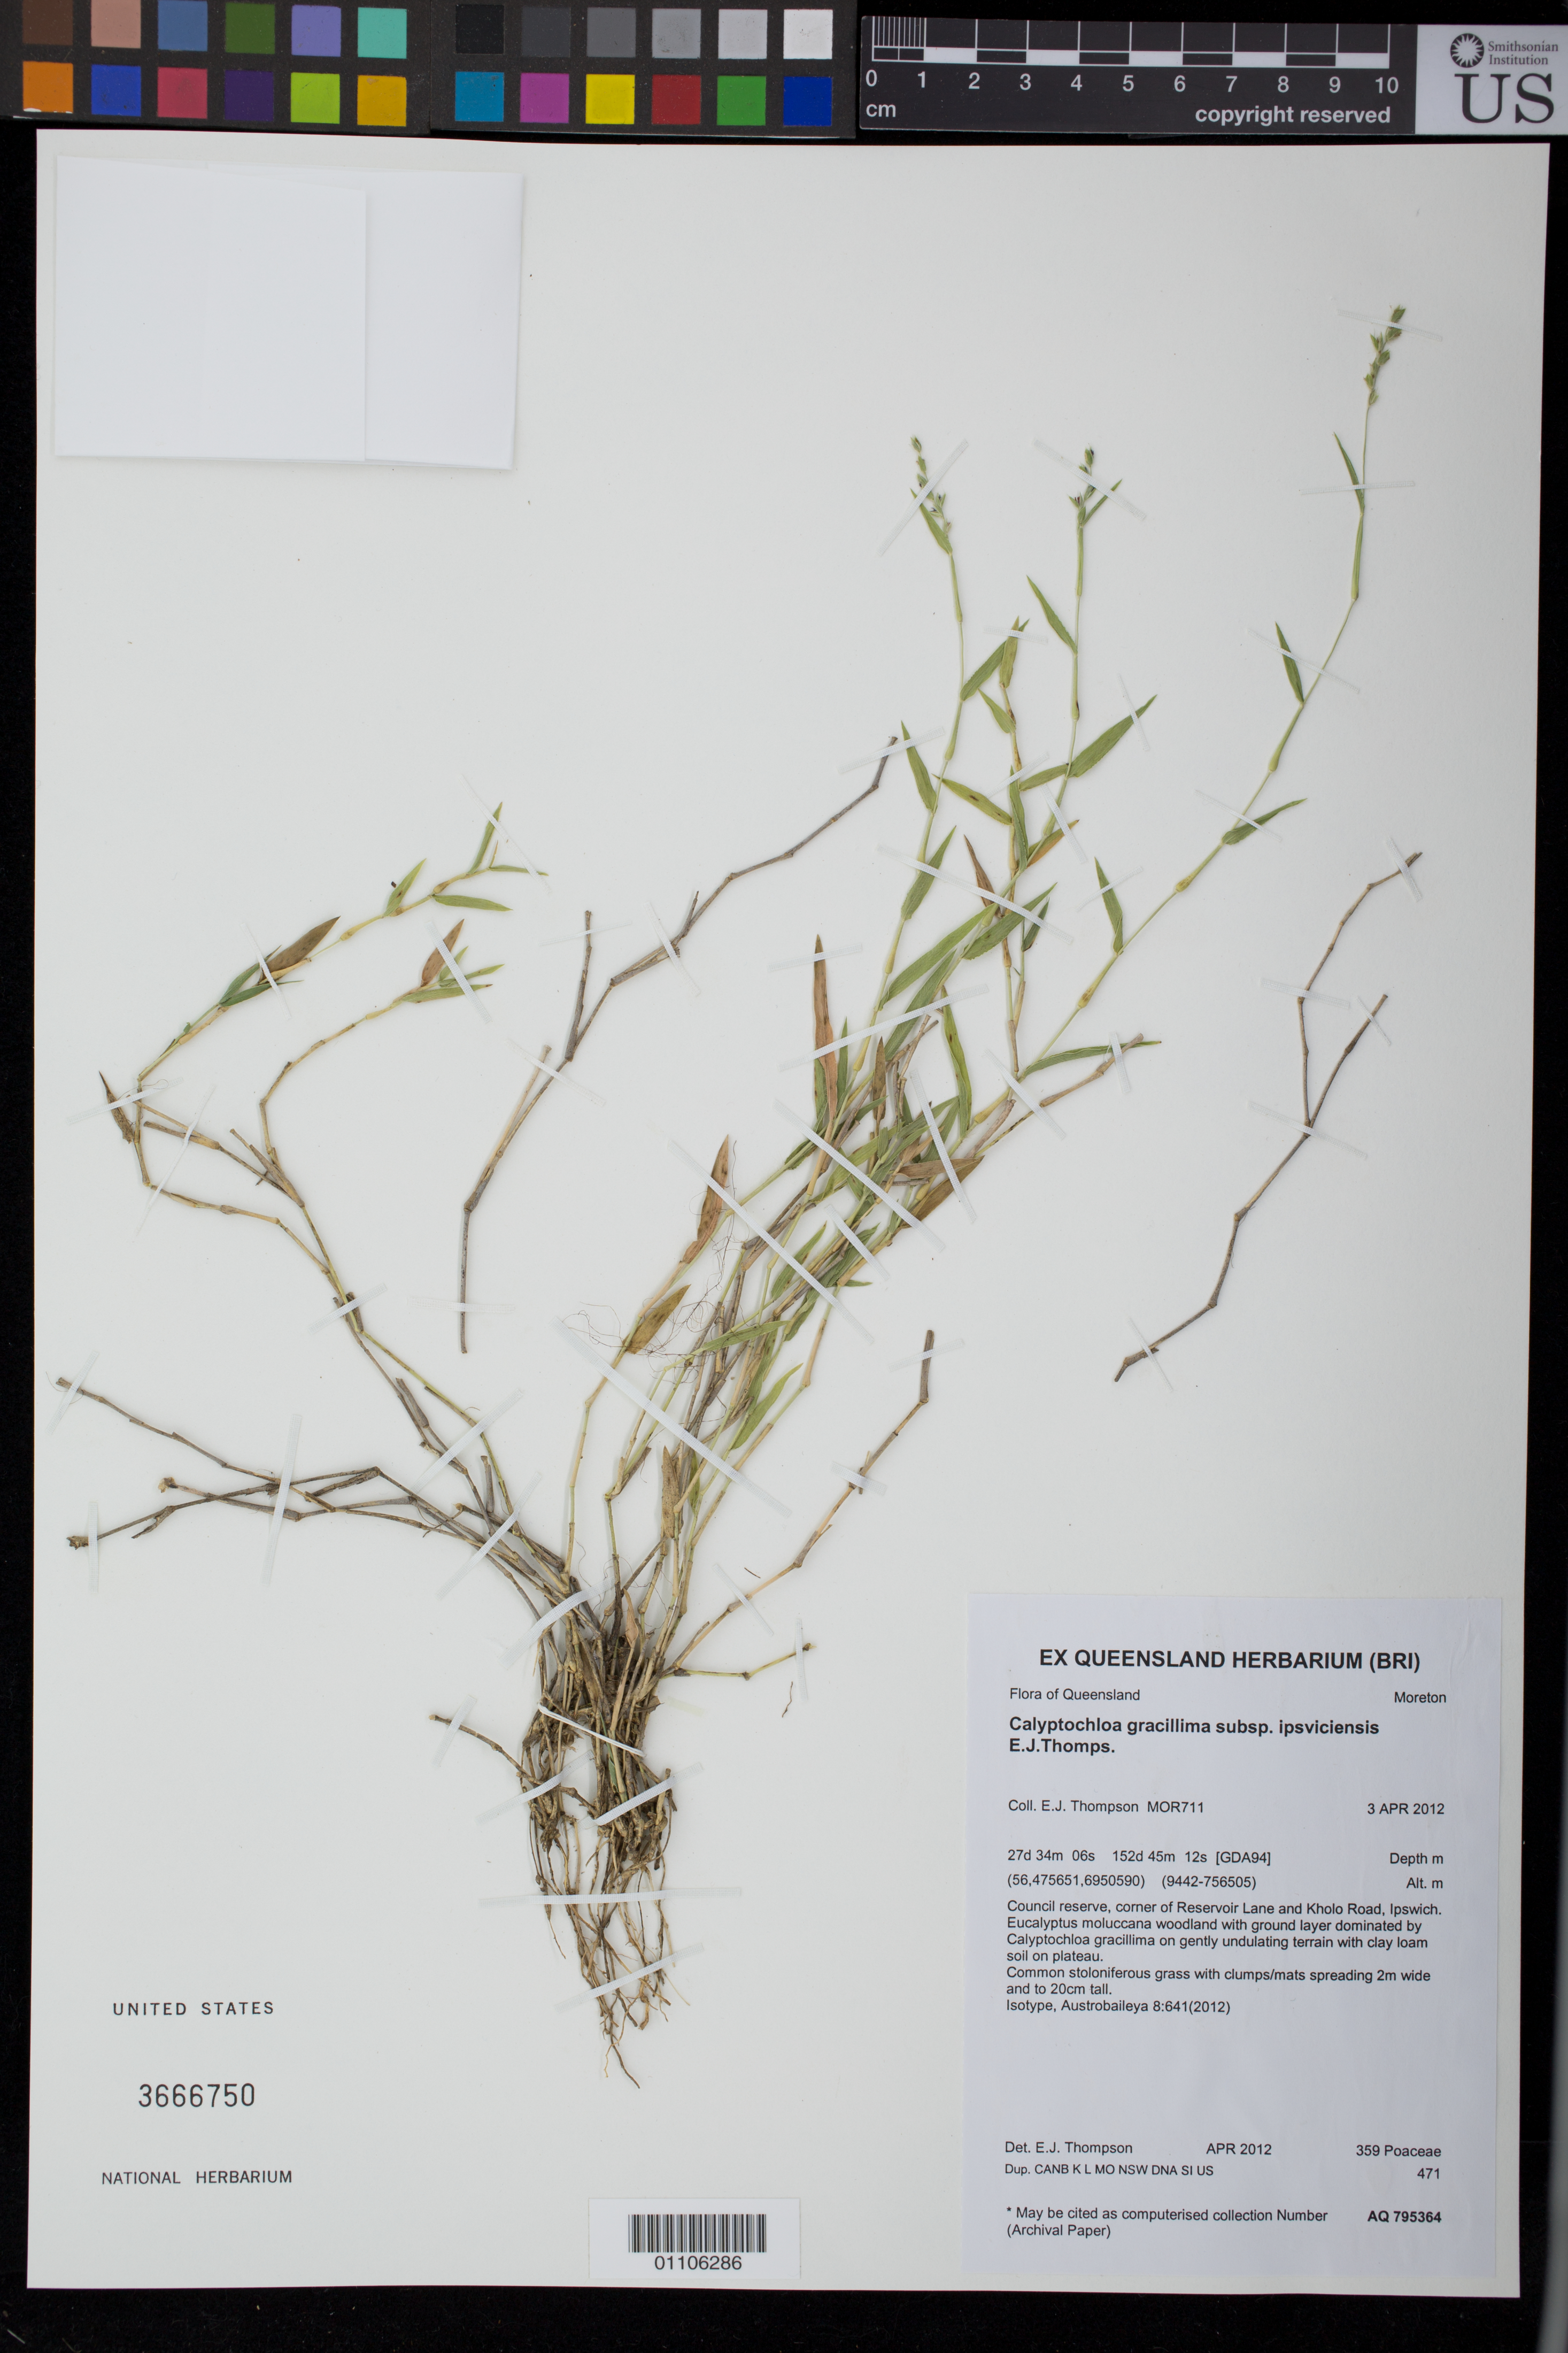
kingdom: Plantae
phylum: Tracheophyta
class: Liliopsida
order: Poales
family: Poaceae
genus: Calyptochloa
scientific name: Calyptochloa gracillima subsp. ipsviciensis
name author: E.J. Thomps. & B.K. Simon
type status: Isotype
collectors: E. J. Thompson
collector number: MOR711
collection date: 2012-04-03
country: Australia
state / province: Queensland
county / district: Moreton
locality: Council reserve, corner of Reservoir Lane and Kholo Road, Ipswich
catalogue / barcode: US 3666750